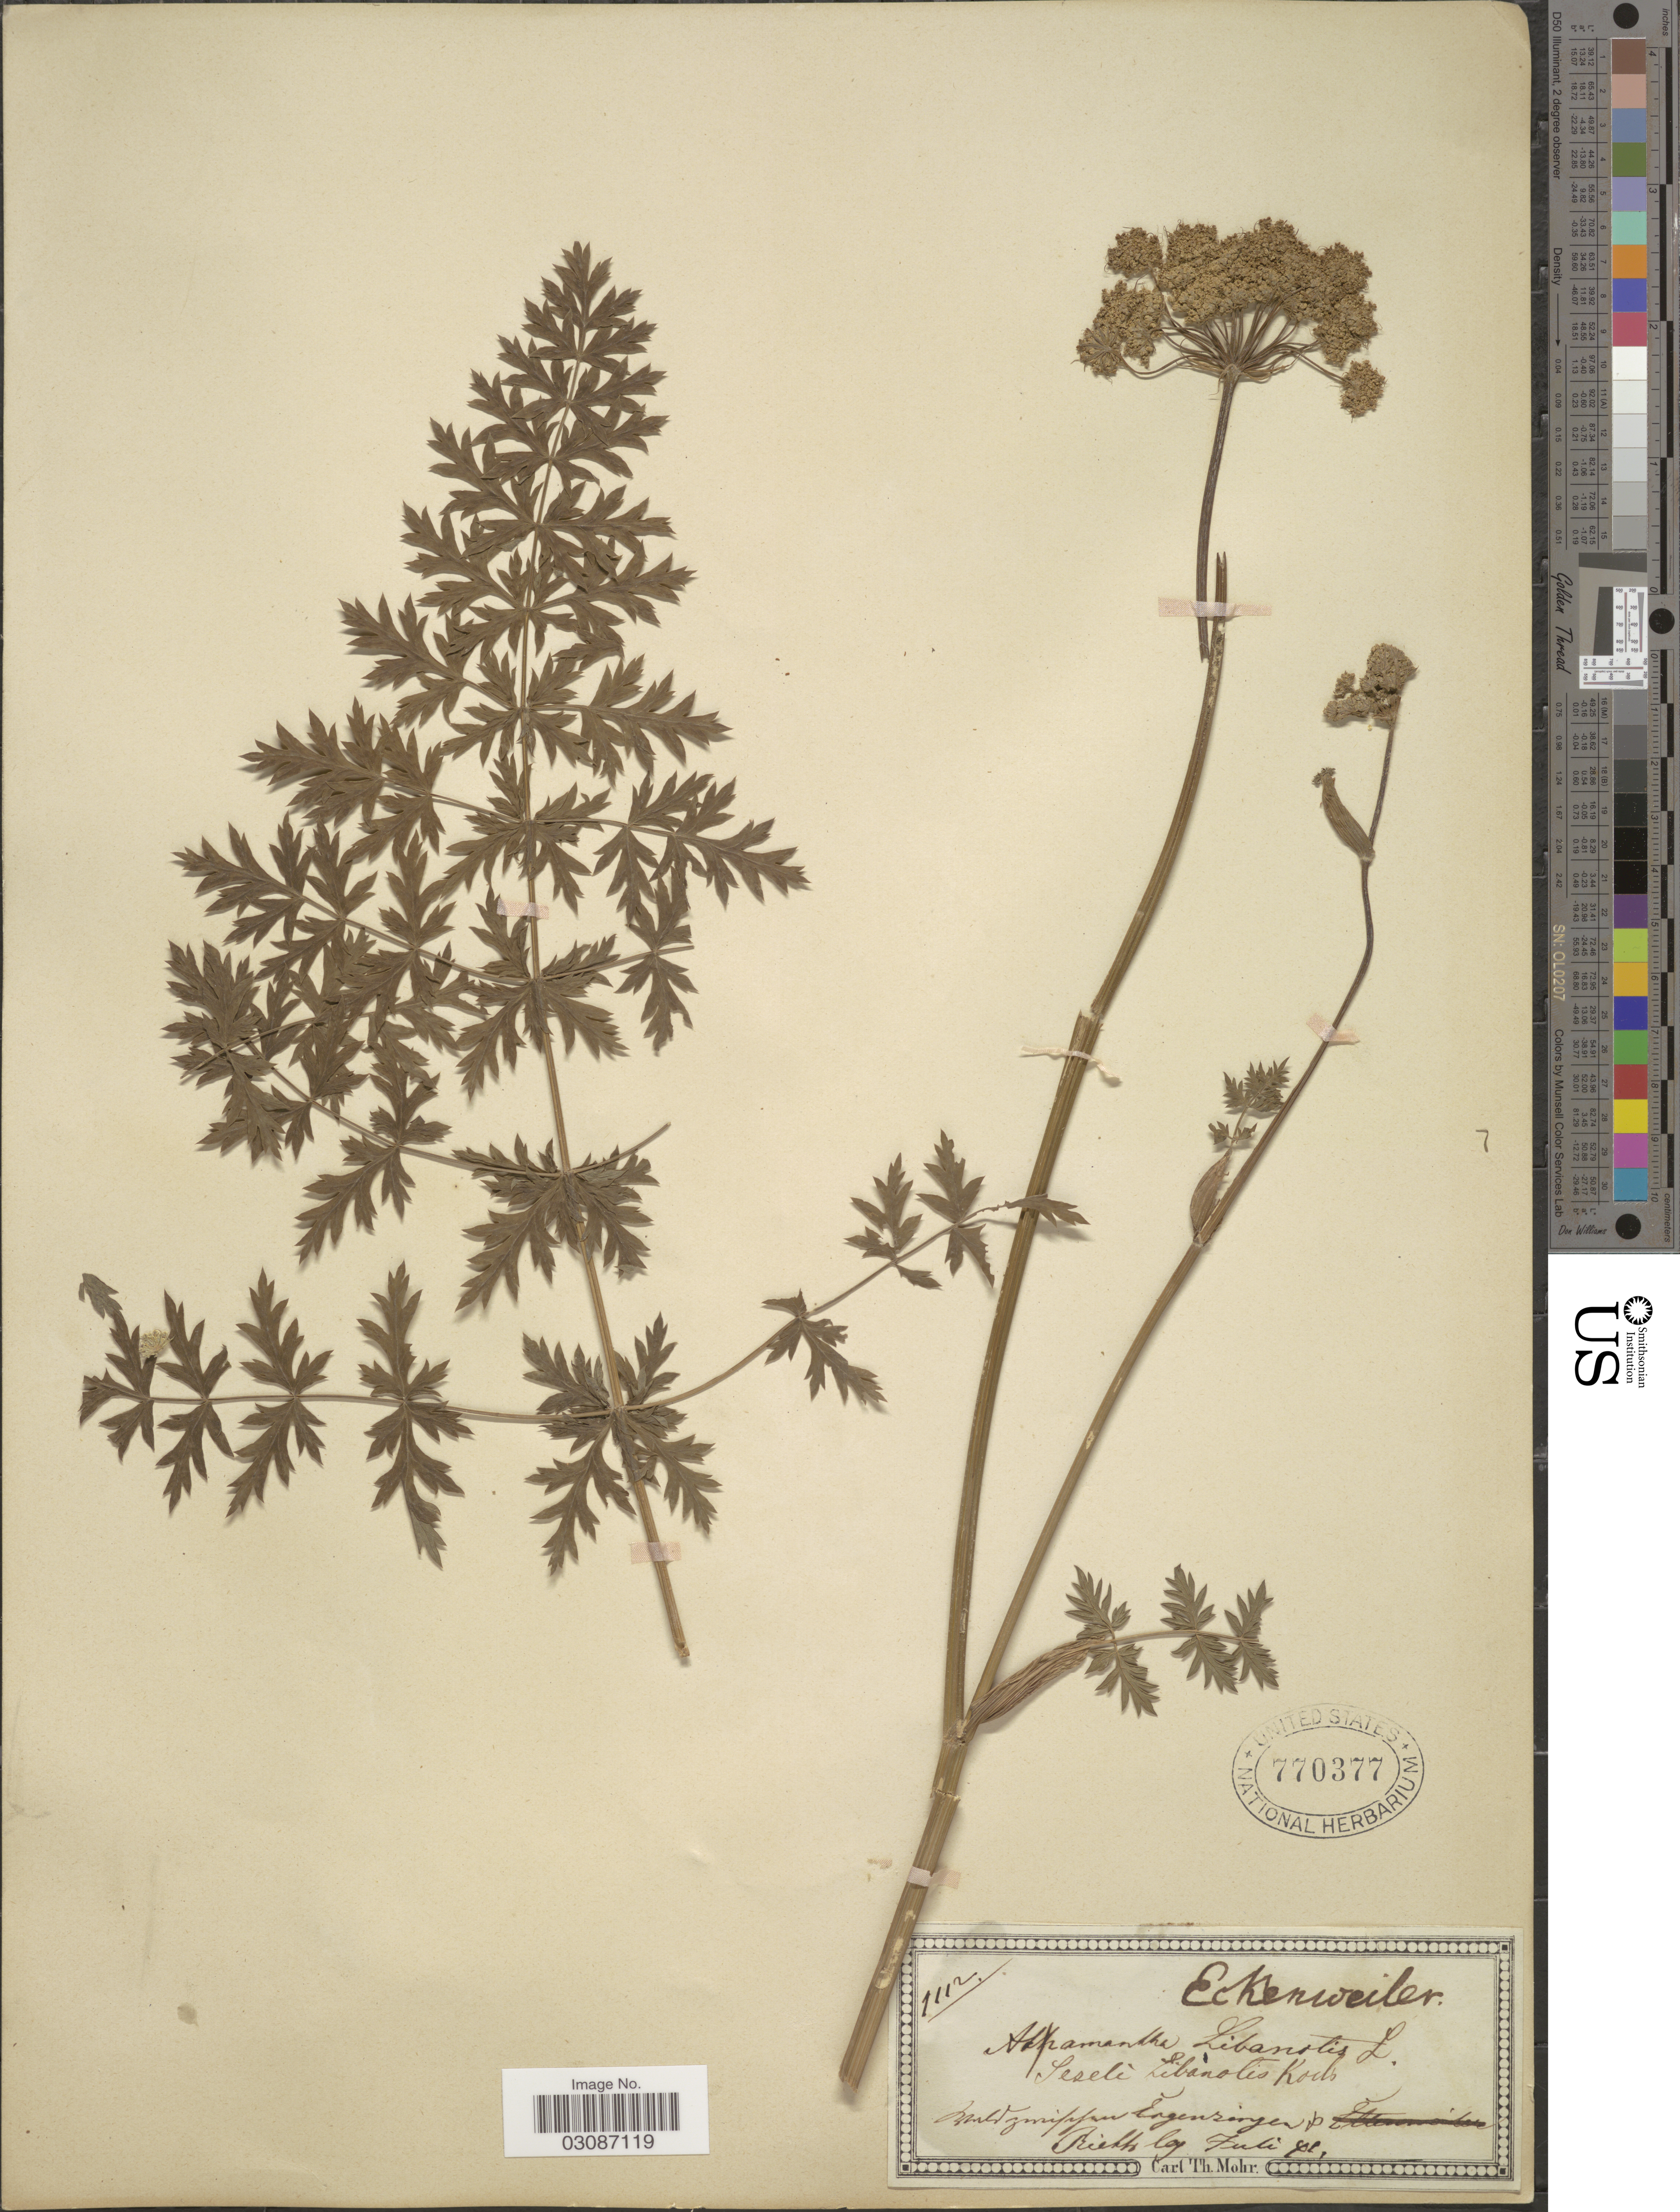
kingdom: Plantae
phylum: Tracheophyta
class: Magnoliopsida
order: Apiales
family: Apiaceae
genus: Seseli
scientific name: Seseli libanotis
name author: Koch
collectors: Riekk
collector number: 1112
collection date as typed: Transcribed d/m/y: /7/42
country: Germany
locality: Bruldzwifrfen [interpreted] Engenzingen.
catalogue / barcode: US 770377